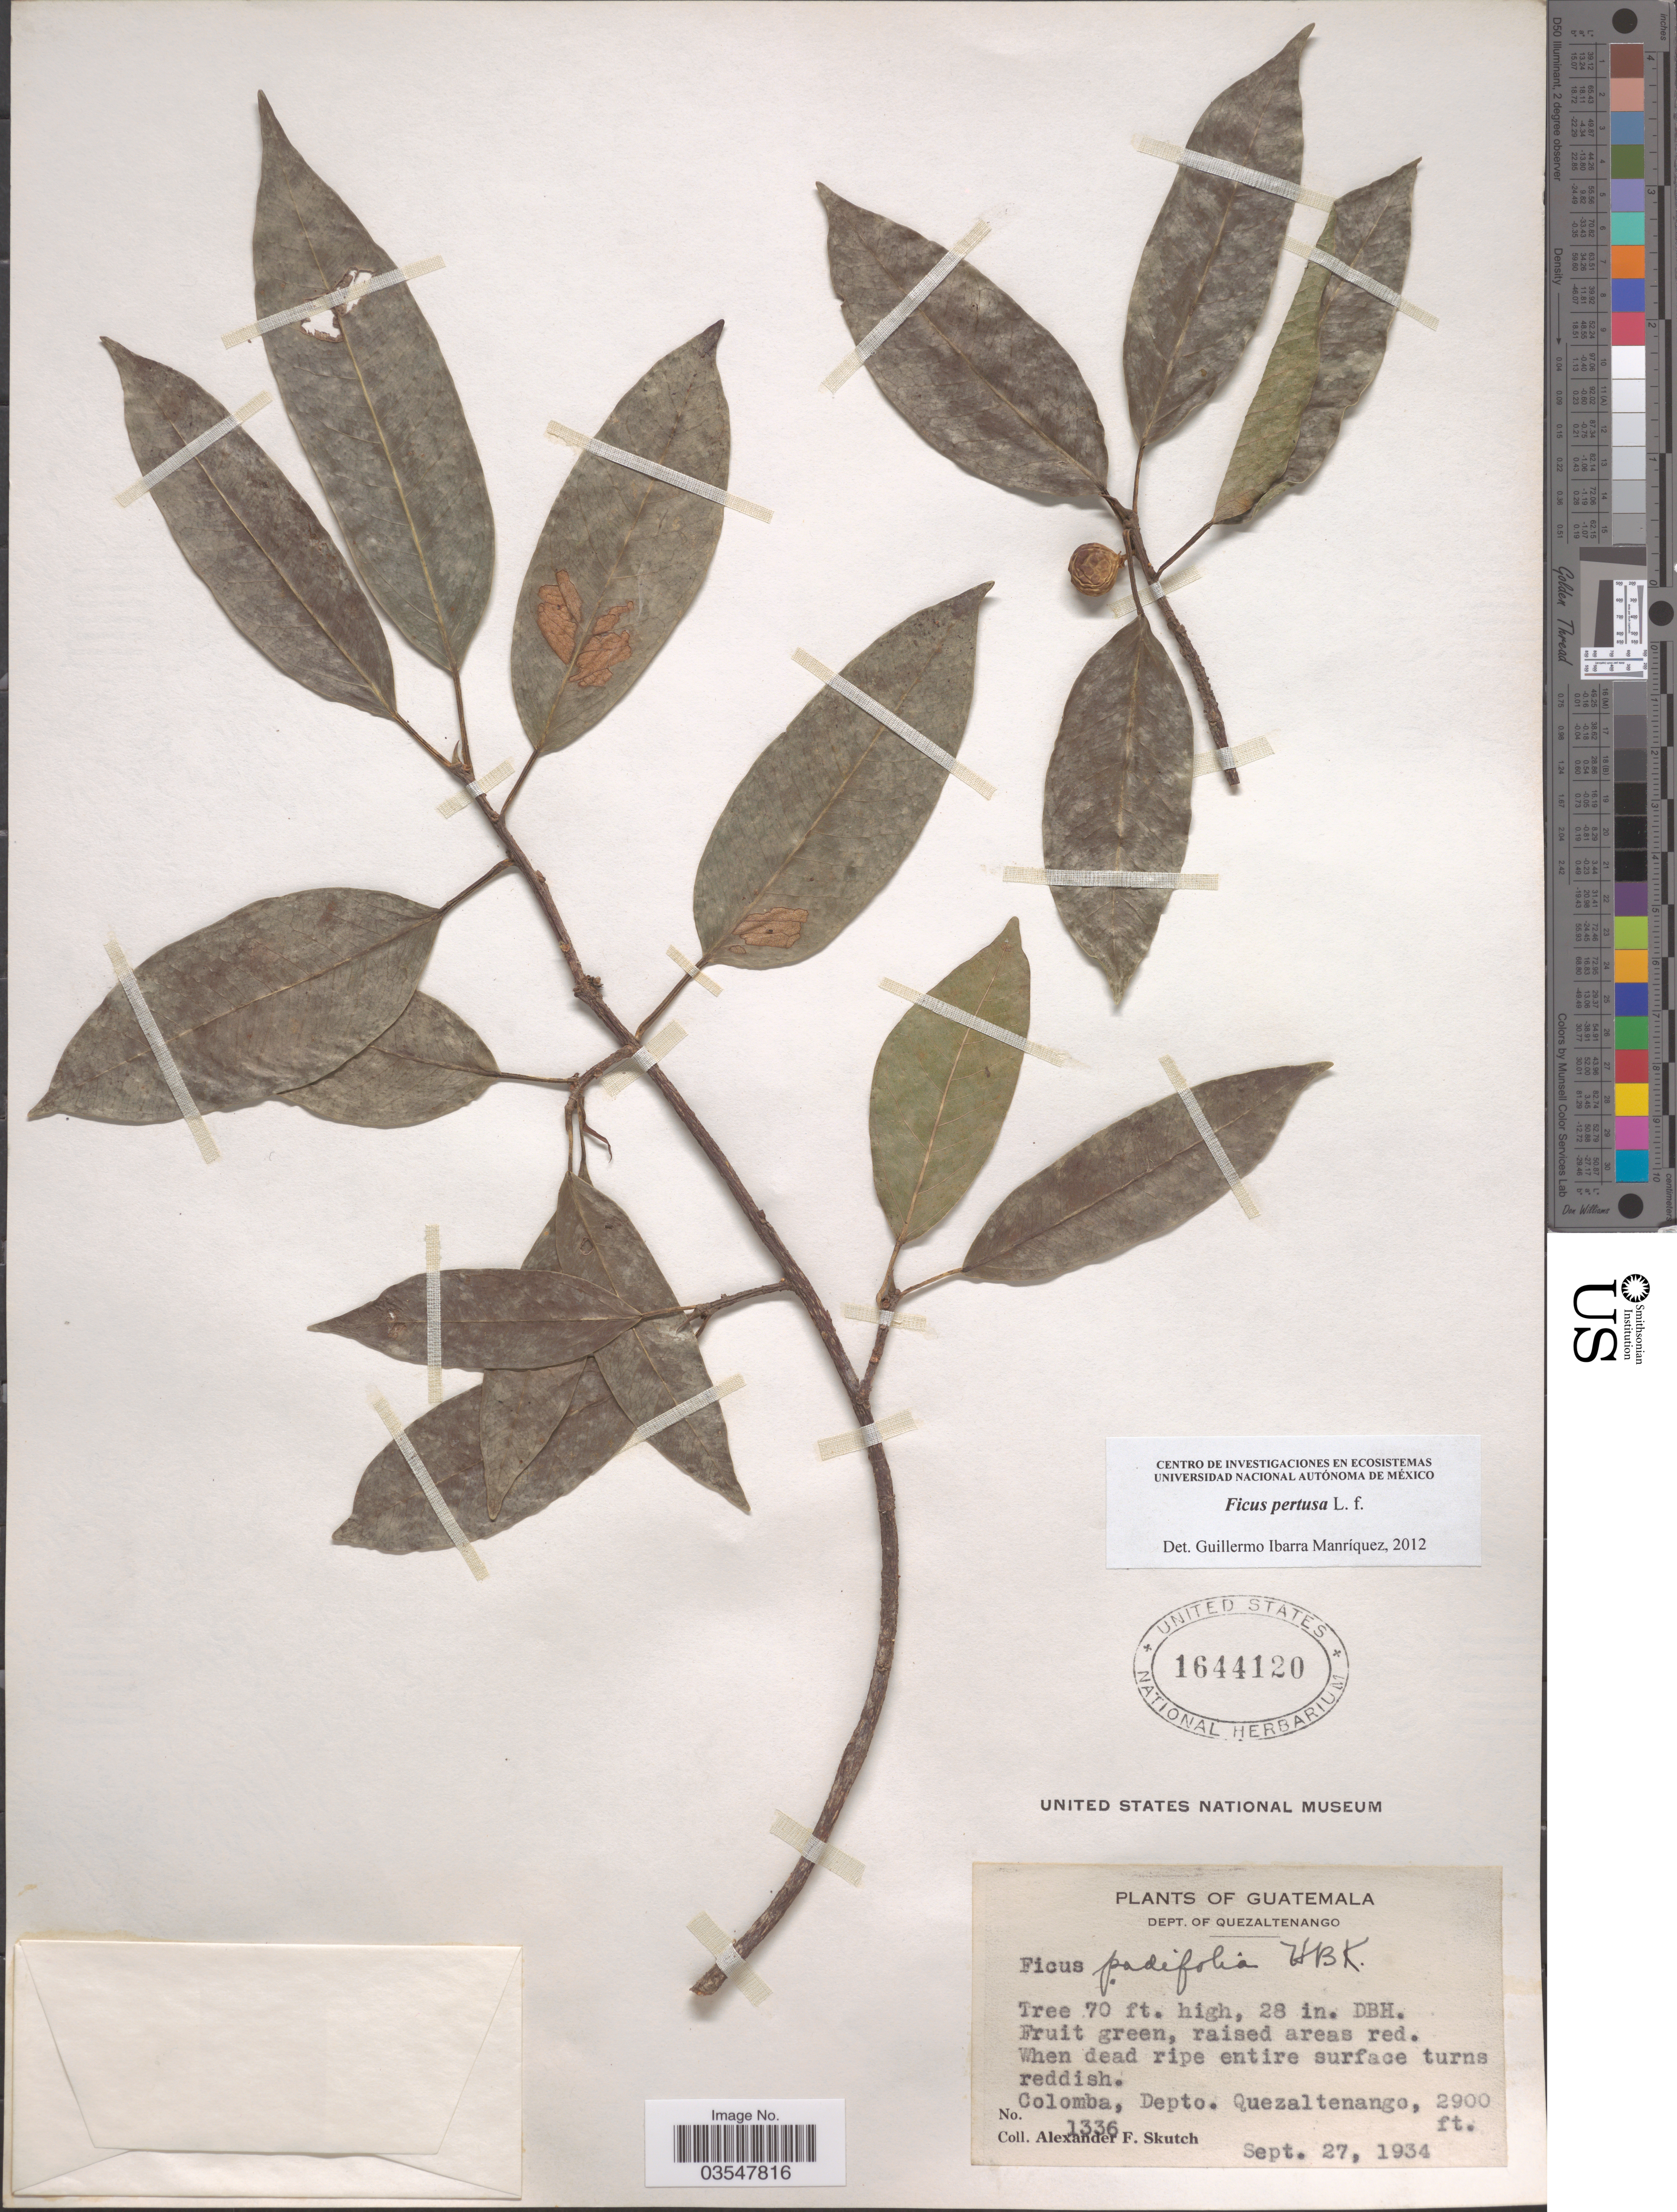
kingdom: Plantae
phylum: Tracheophyta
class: Magnoliopsida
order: Rosales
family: Moraceae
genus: Ficus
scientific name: Ficus pertusa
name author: L. f.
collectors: A. F. Skutch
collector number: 1336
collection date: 1934-09-27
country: Guatemala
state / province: Quetzaltenango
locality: Dept. of Quezaltenango. Colomba, Depto. Quezaltenango.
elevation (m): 884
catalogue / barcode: US 1644120